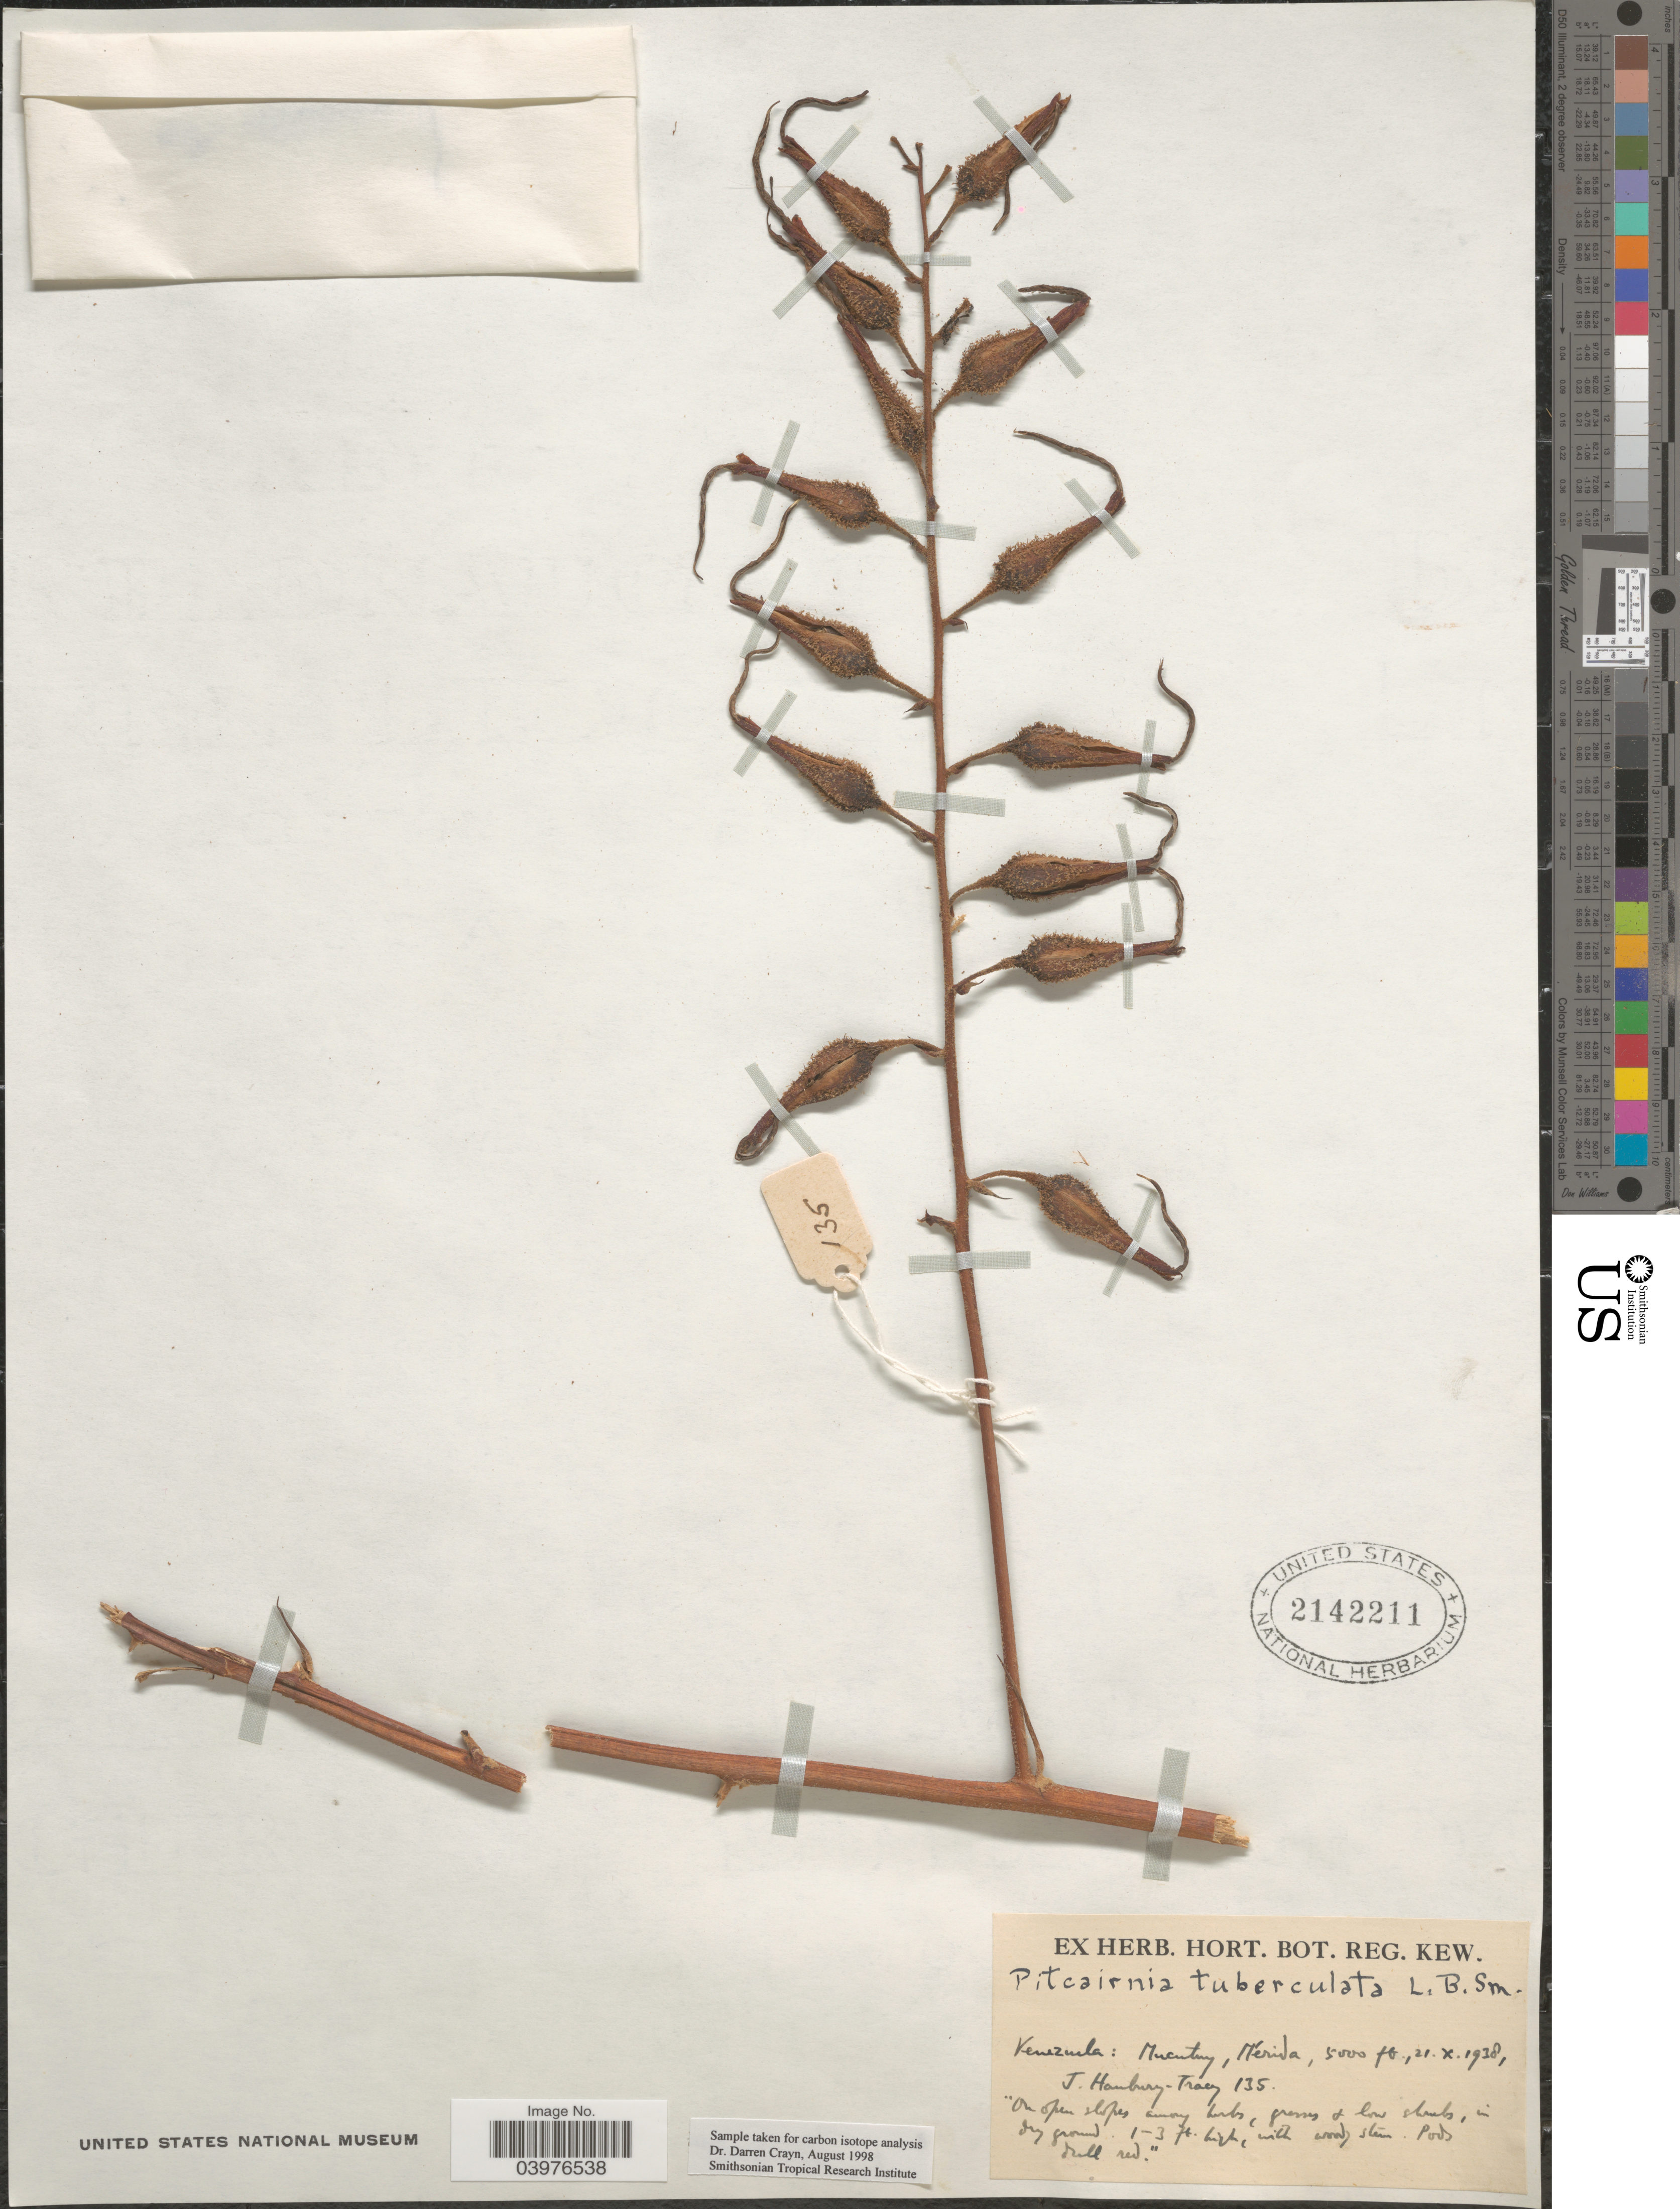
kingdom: Plantae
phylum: Tracheophyta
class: Liliopsida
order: Poales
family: Bromeliaceae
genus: Pitcairnia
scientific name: Pitcairnia tuberculata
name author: L.B. Sm.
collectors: J. Hanbury-Tracy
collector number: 135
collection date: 1938-10-21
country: Venezuela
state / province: Merida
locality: Mucutuy.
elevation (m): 1524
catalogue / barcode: US 2142211